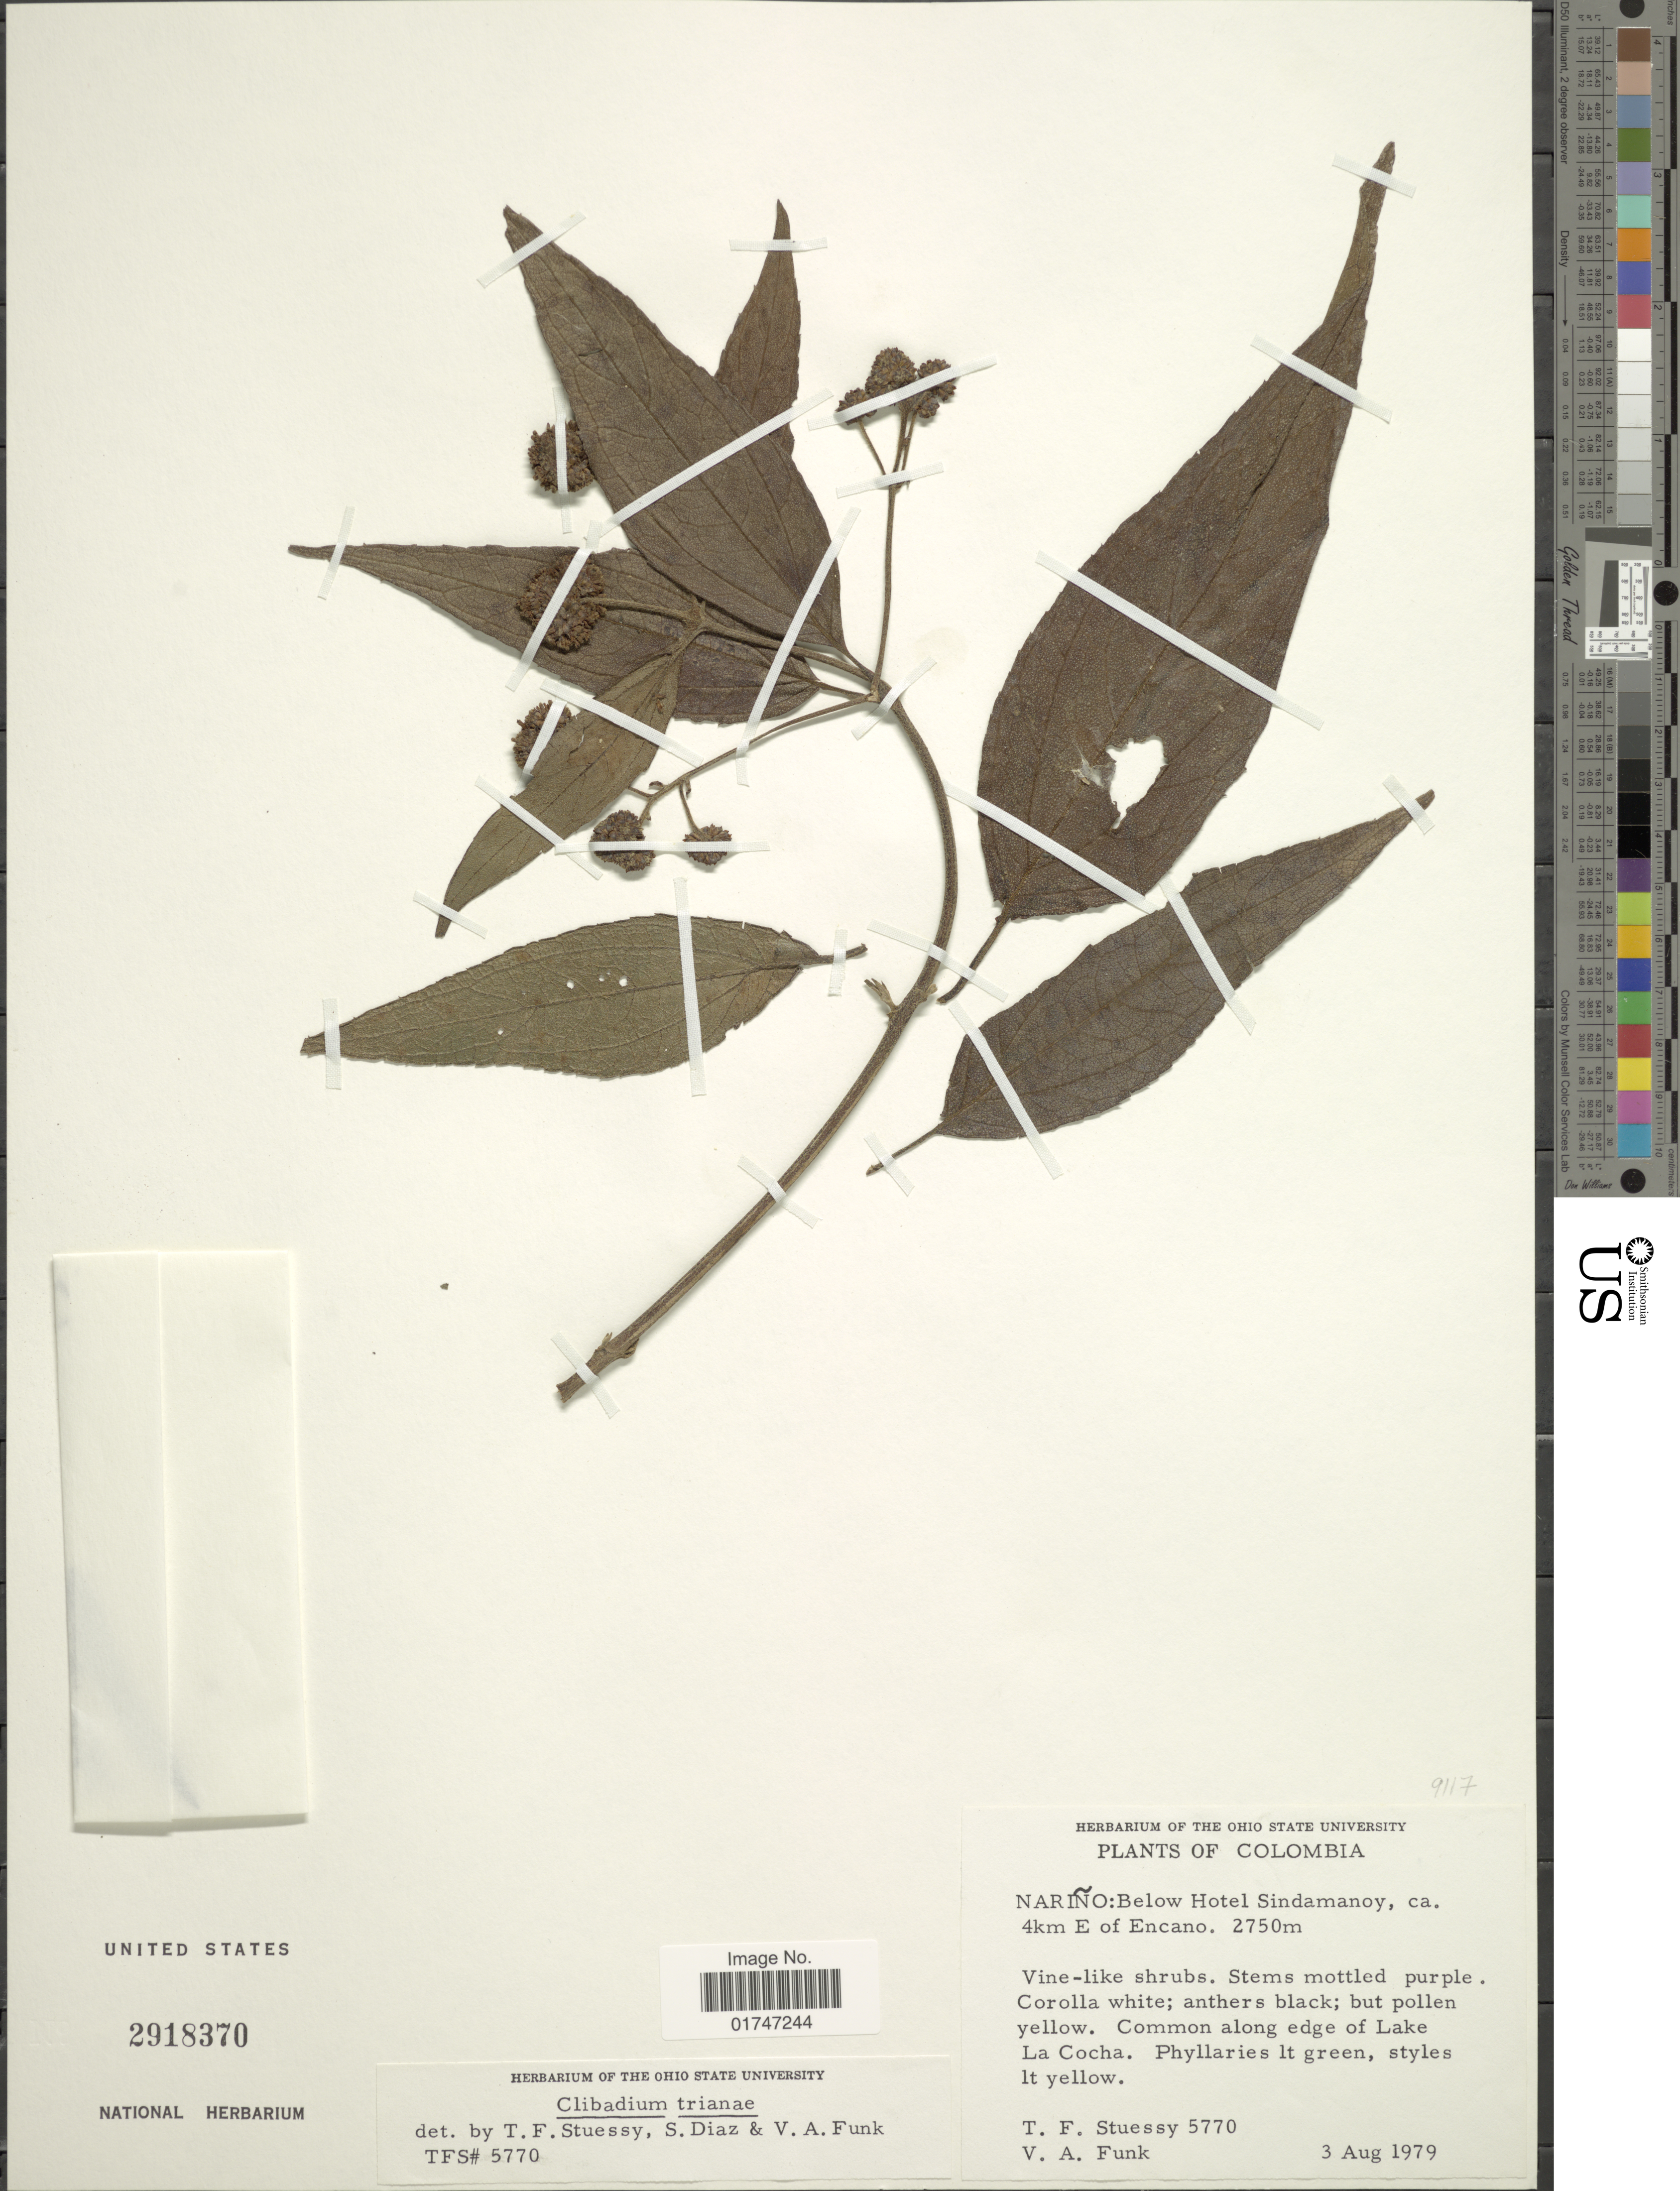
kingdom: Plantae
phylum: Tracheophyta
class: Magnoliopsida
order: Asterales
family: Asteraceae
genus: Clibadium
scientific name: Clibadium trianae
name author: (Hieron.) S.F. Blake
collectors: T. Stuessy & V. Funk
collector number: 5770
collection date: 1979-08-03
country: Colombia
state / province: Nariño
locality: Nariño: Below Hotel Sindamanoy, ca. 4km E of Encano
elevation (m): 2750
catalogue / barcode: US 2918370